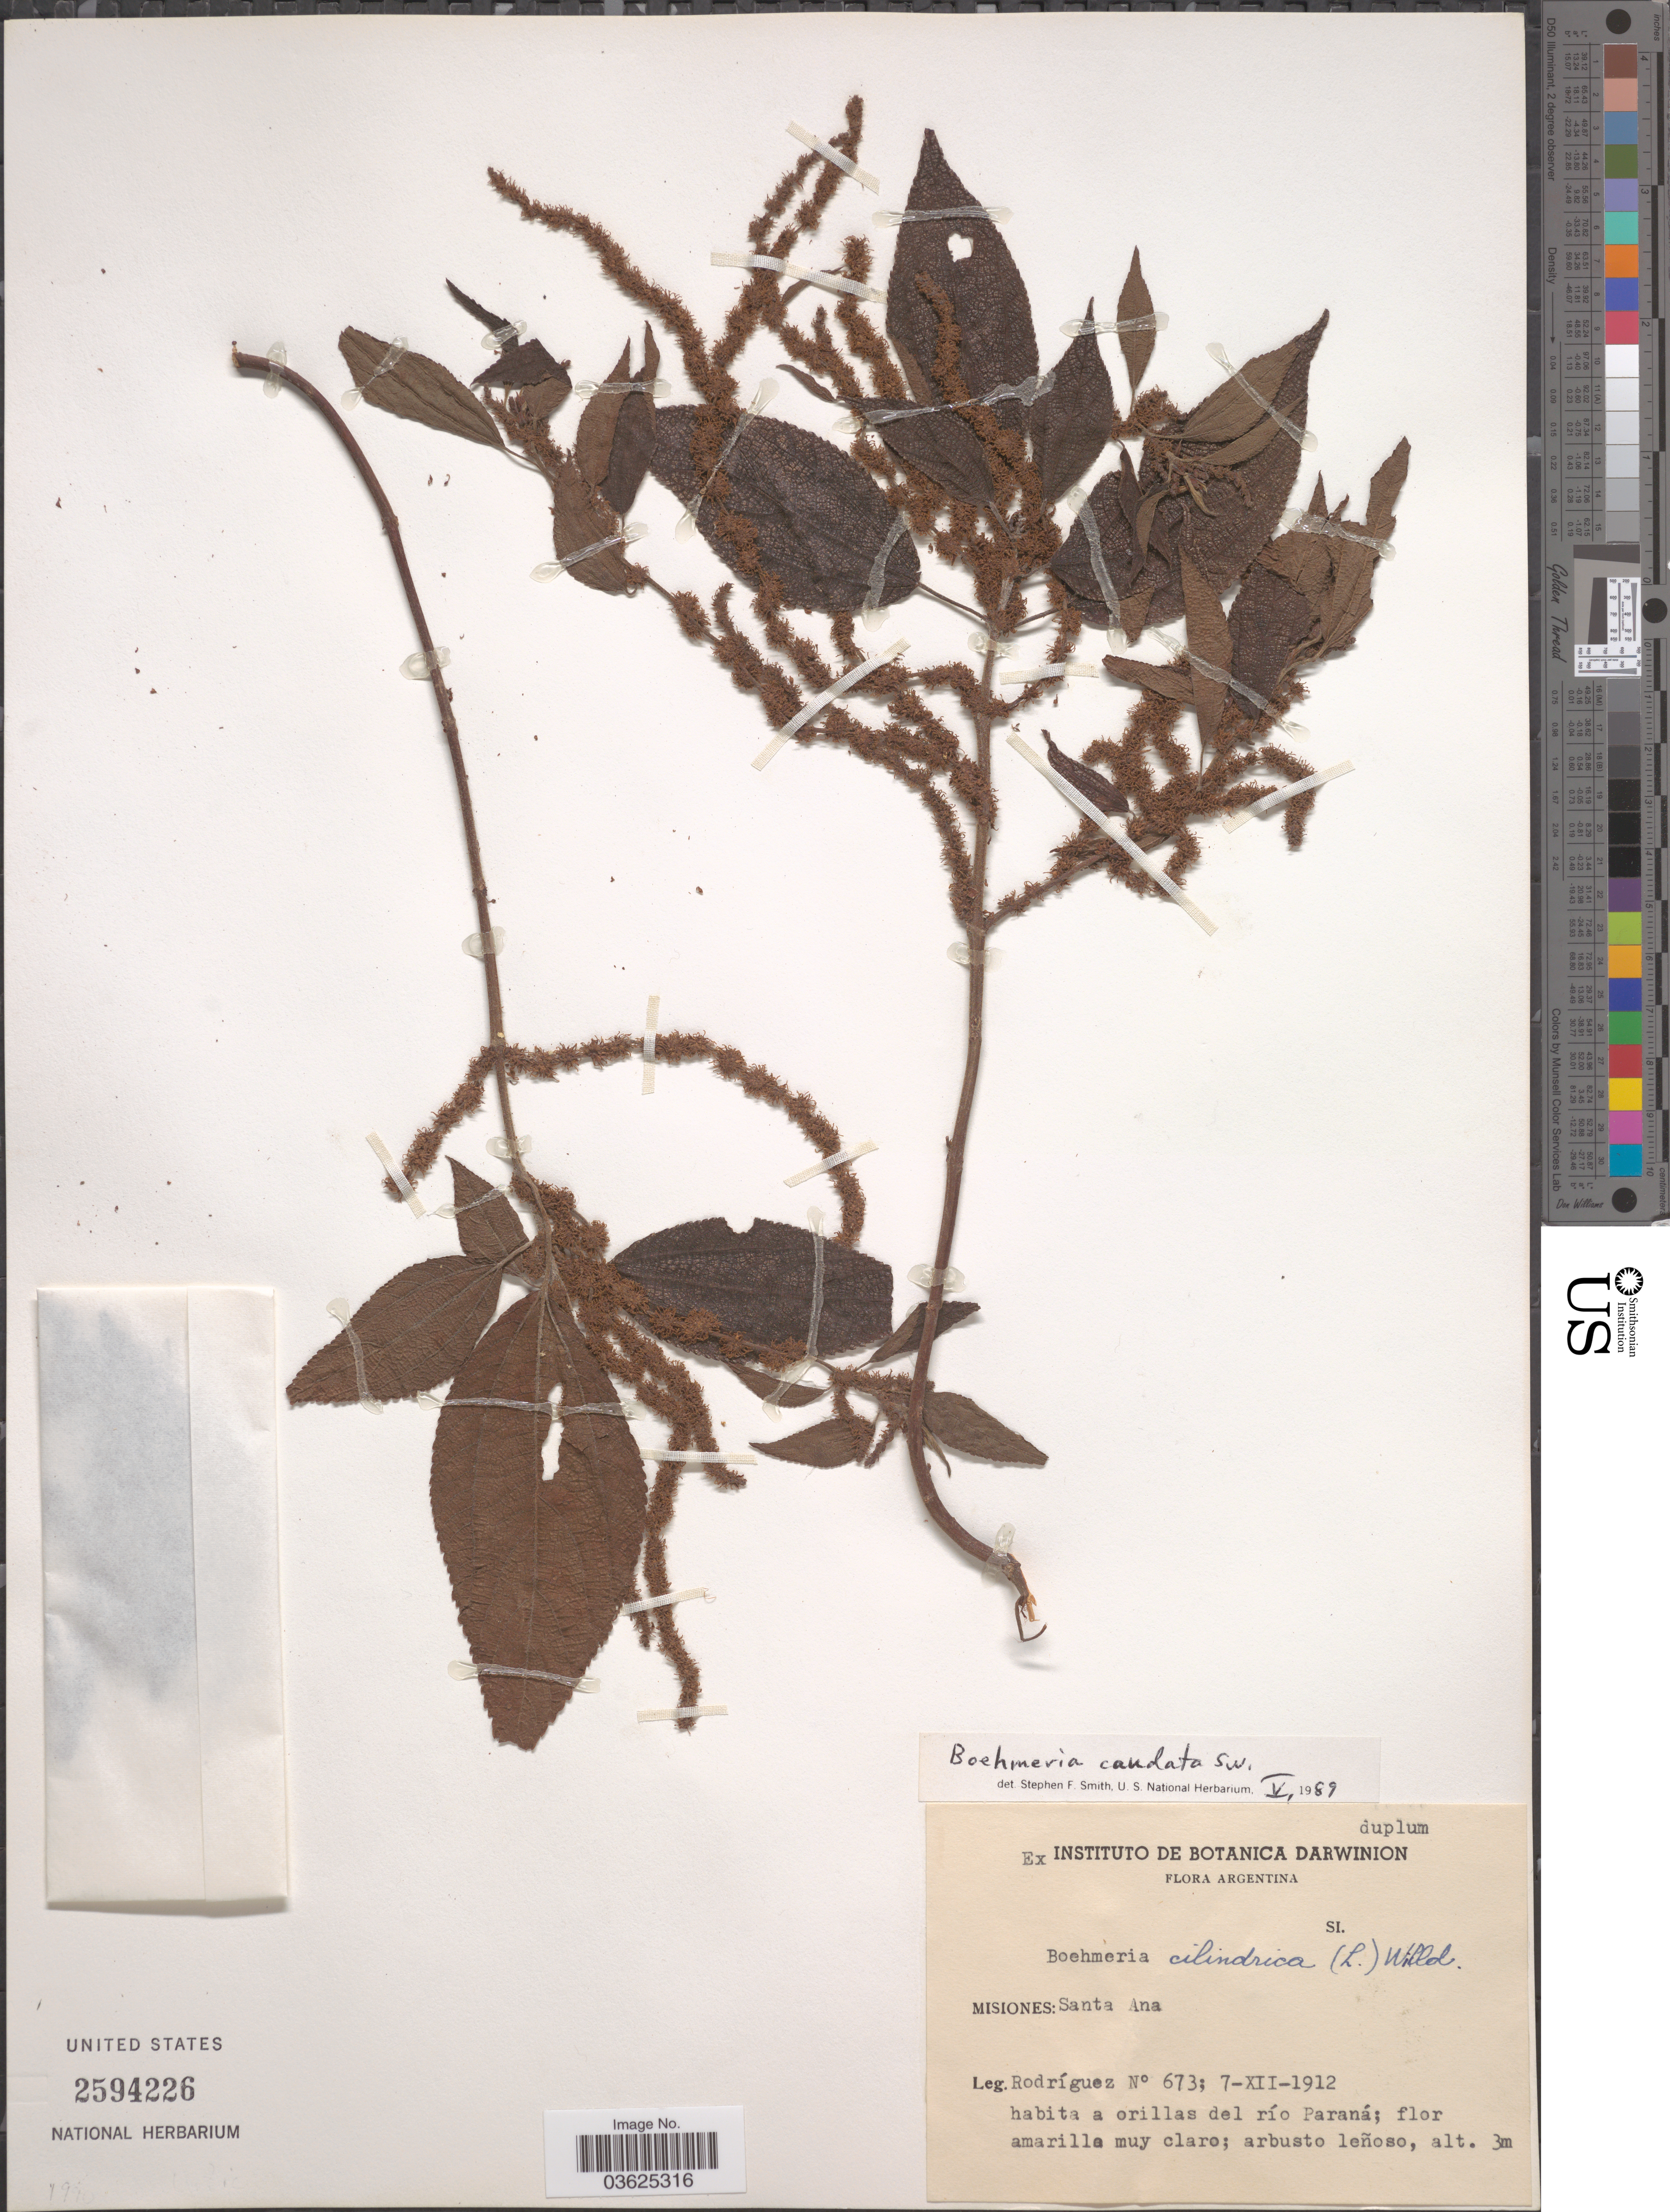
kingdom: Plantae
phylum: Tracheophyta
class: Magnoliopsida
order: Rosales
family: Urticaceae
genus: Boehmeria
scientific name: Boehmeria caudata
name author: Sw.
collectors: Rodriguez, --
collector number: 673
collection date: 1912-12-07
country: Argentina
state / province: Misiones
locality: Santa Ana. A orillas del río Paraná.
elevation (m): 3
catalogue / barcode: US 2594226